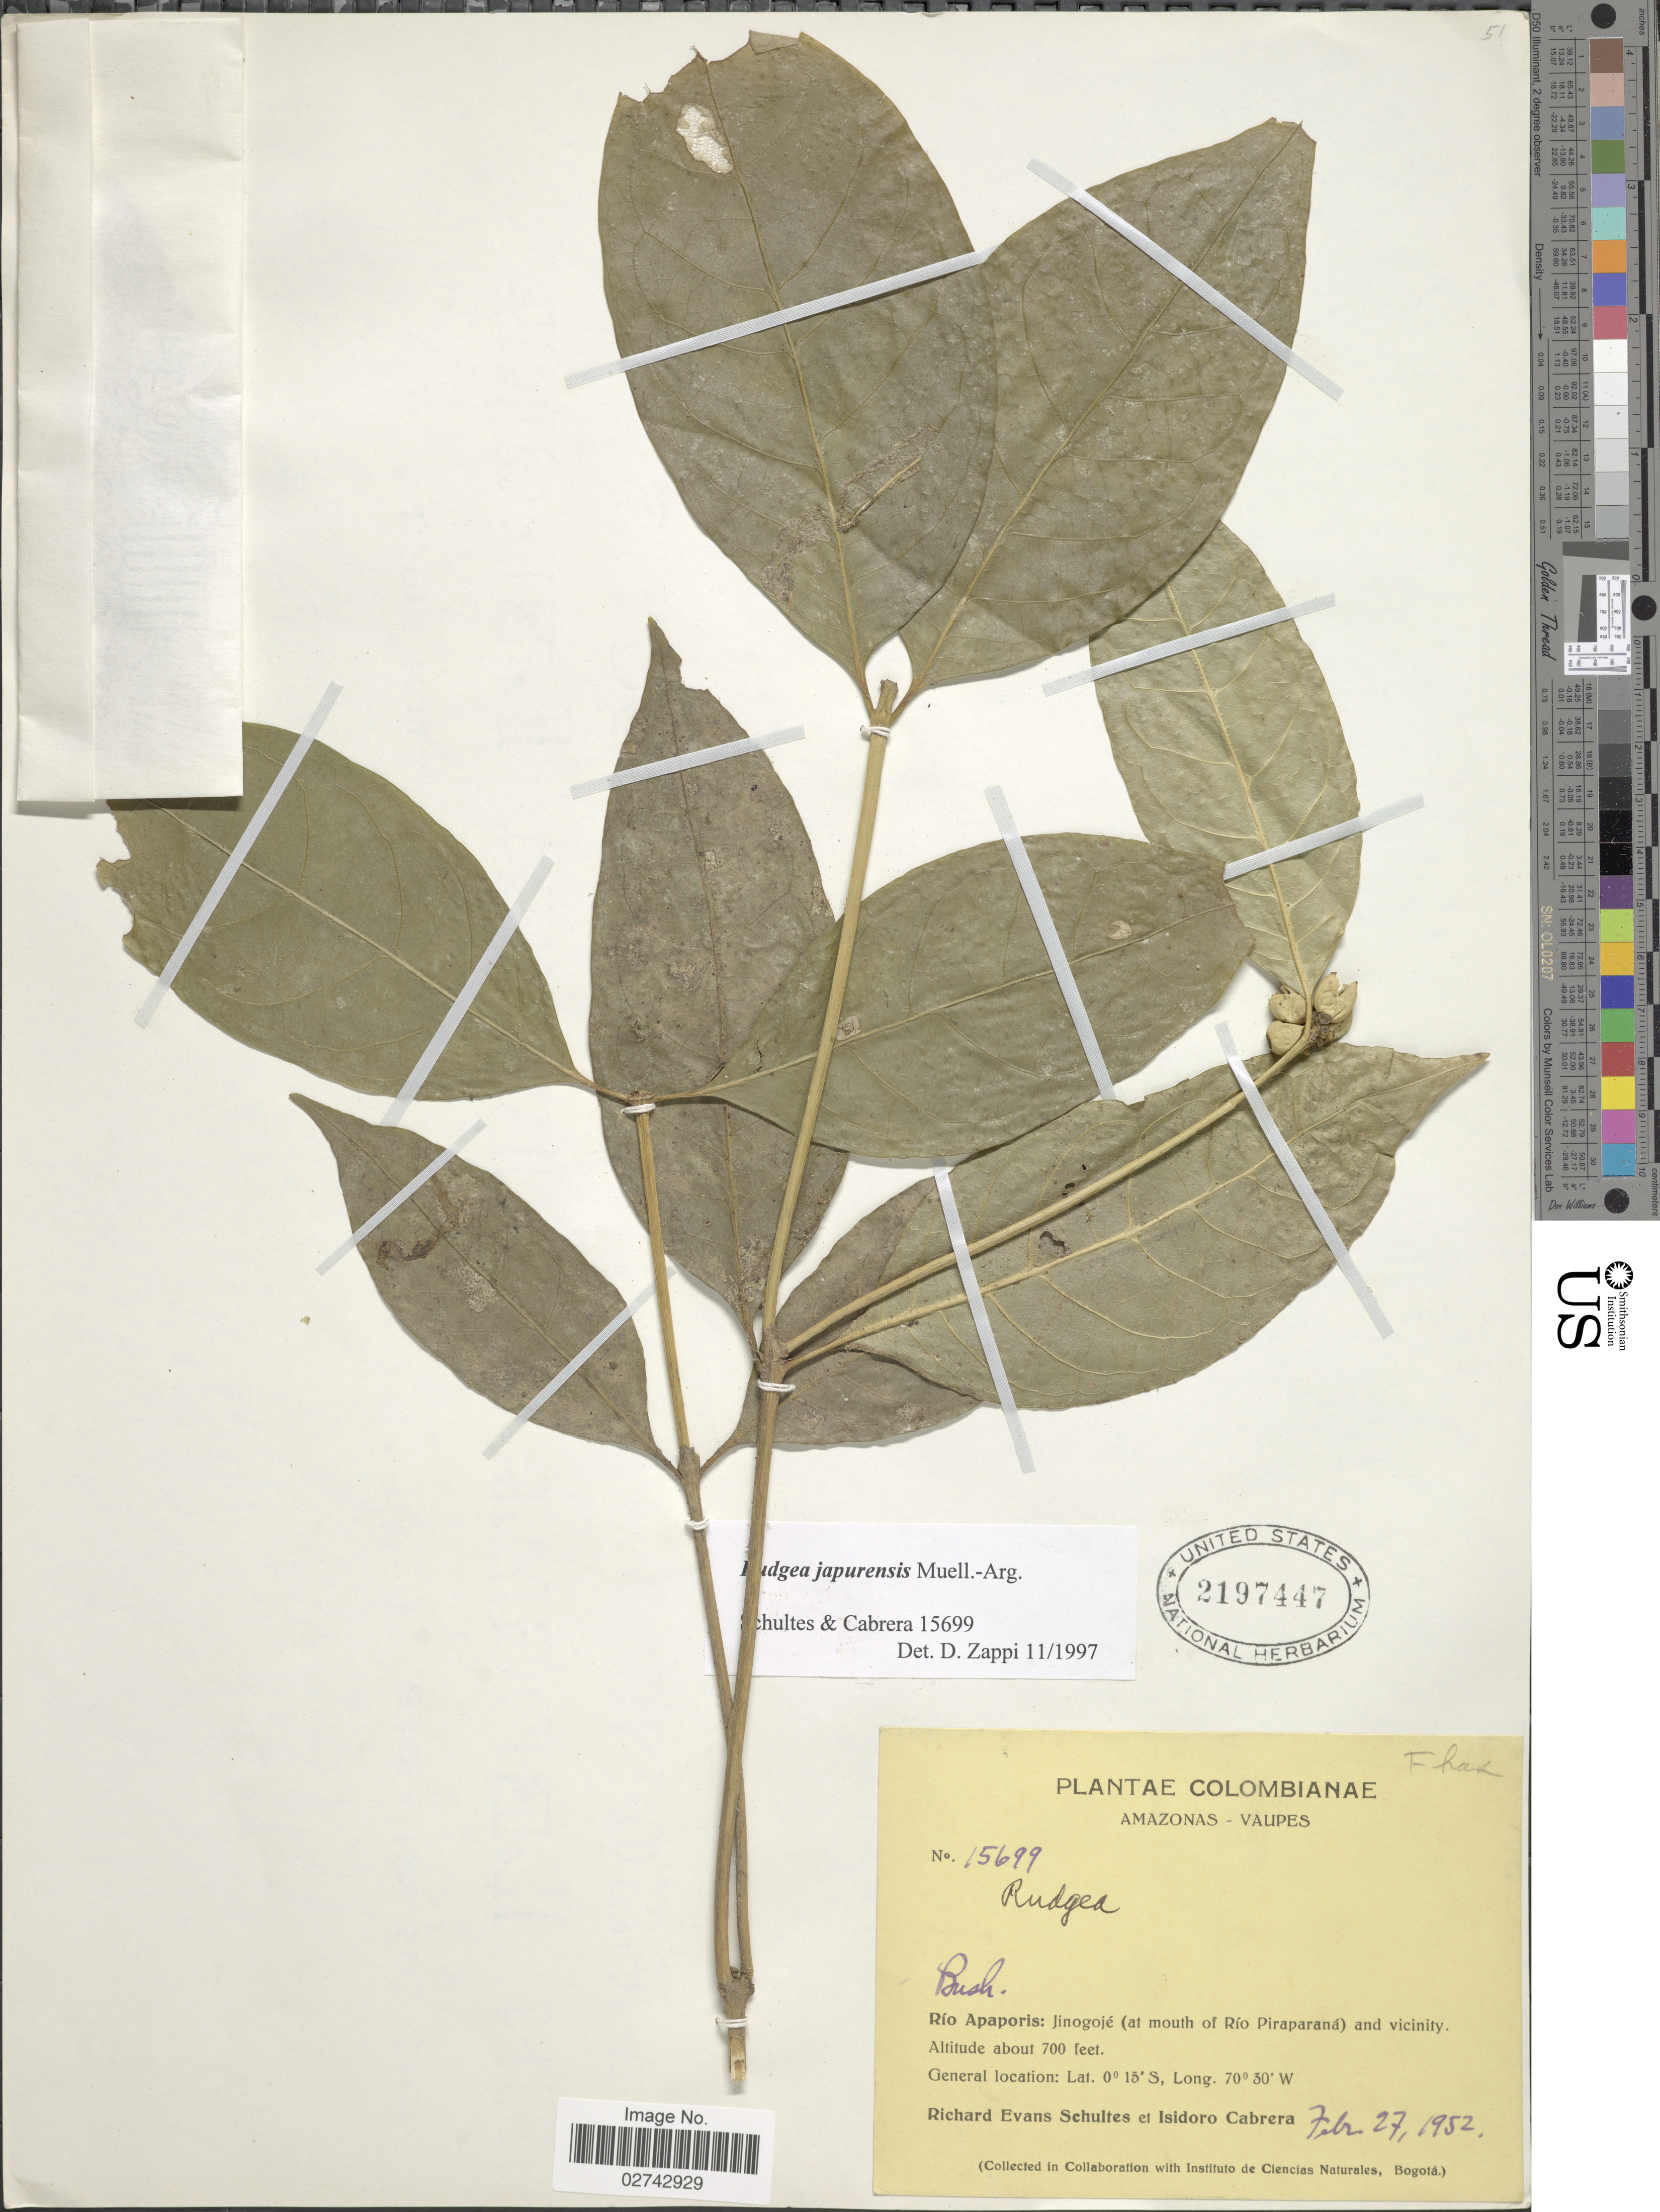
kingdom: Plantae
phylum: Tracheophyta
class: Magnoliopsida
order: Gentianales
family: Rubiaceae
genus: Rudgea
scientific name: Rudgea japurensis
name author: Müll. Arg.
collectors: R. E. Schultes & I. Cabrera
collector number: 15699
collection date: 1952-02-27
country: Colombia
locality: Amazonas-Vaupes. Rio Apaporis: Jinogoje (at mouth of Rio Piraparana) and vicinity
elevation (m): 213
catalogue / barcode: US 2197447